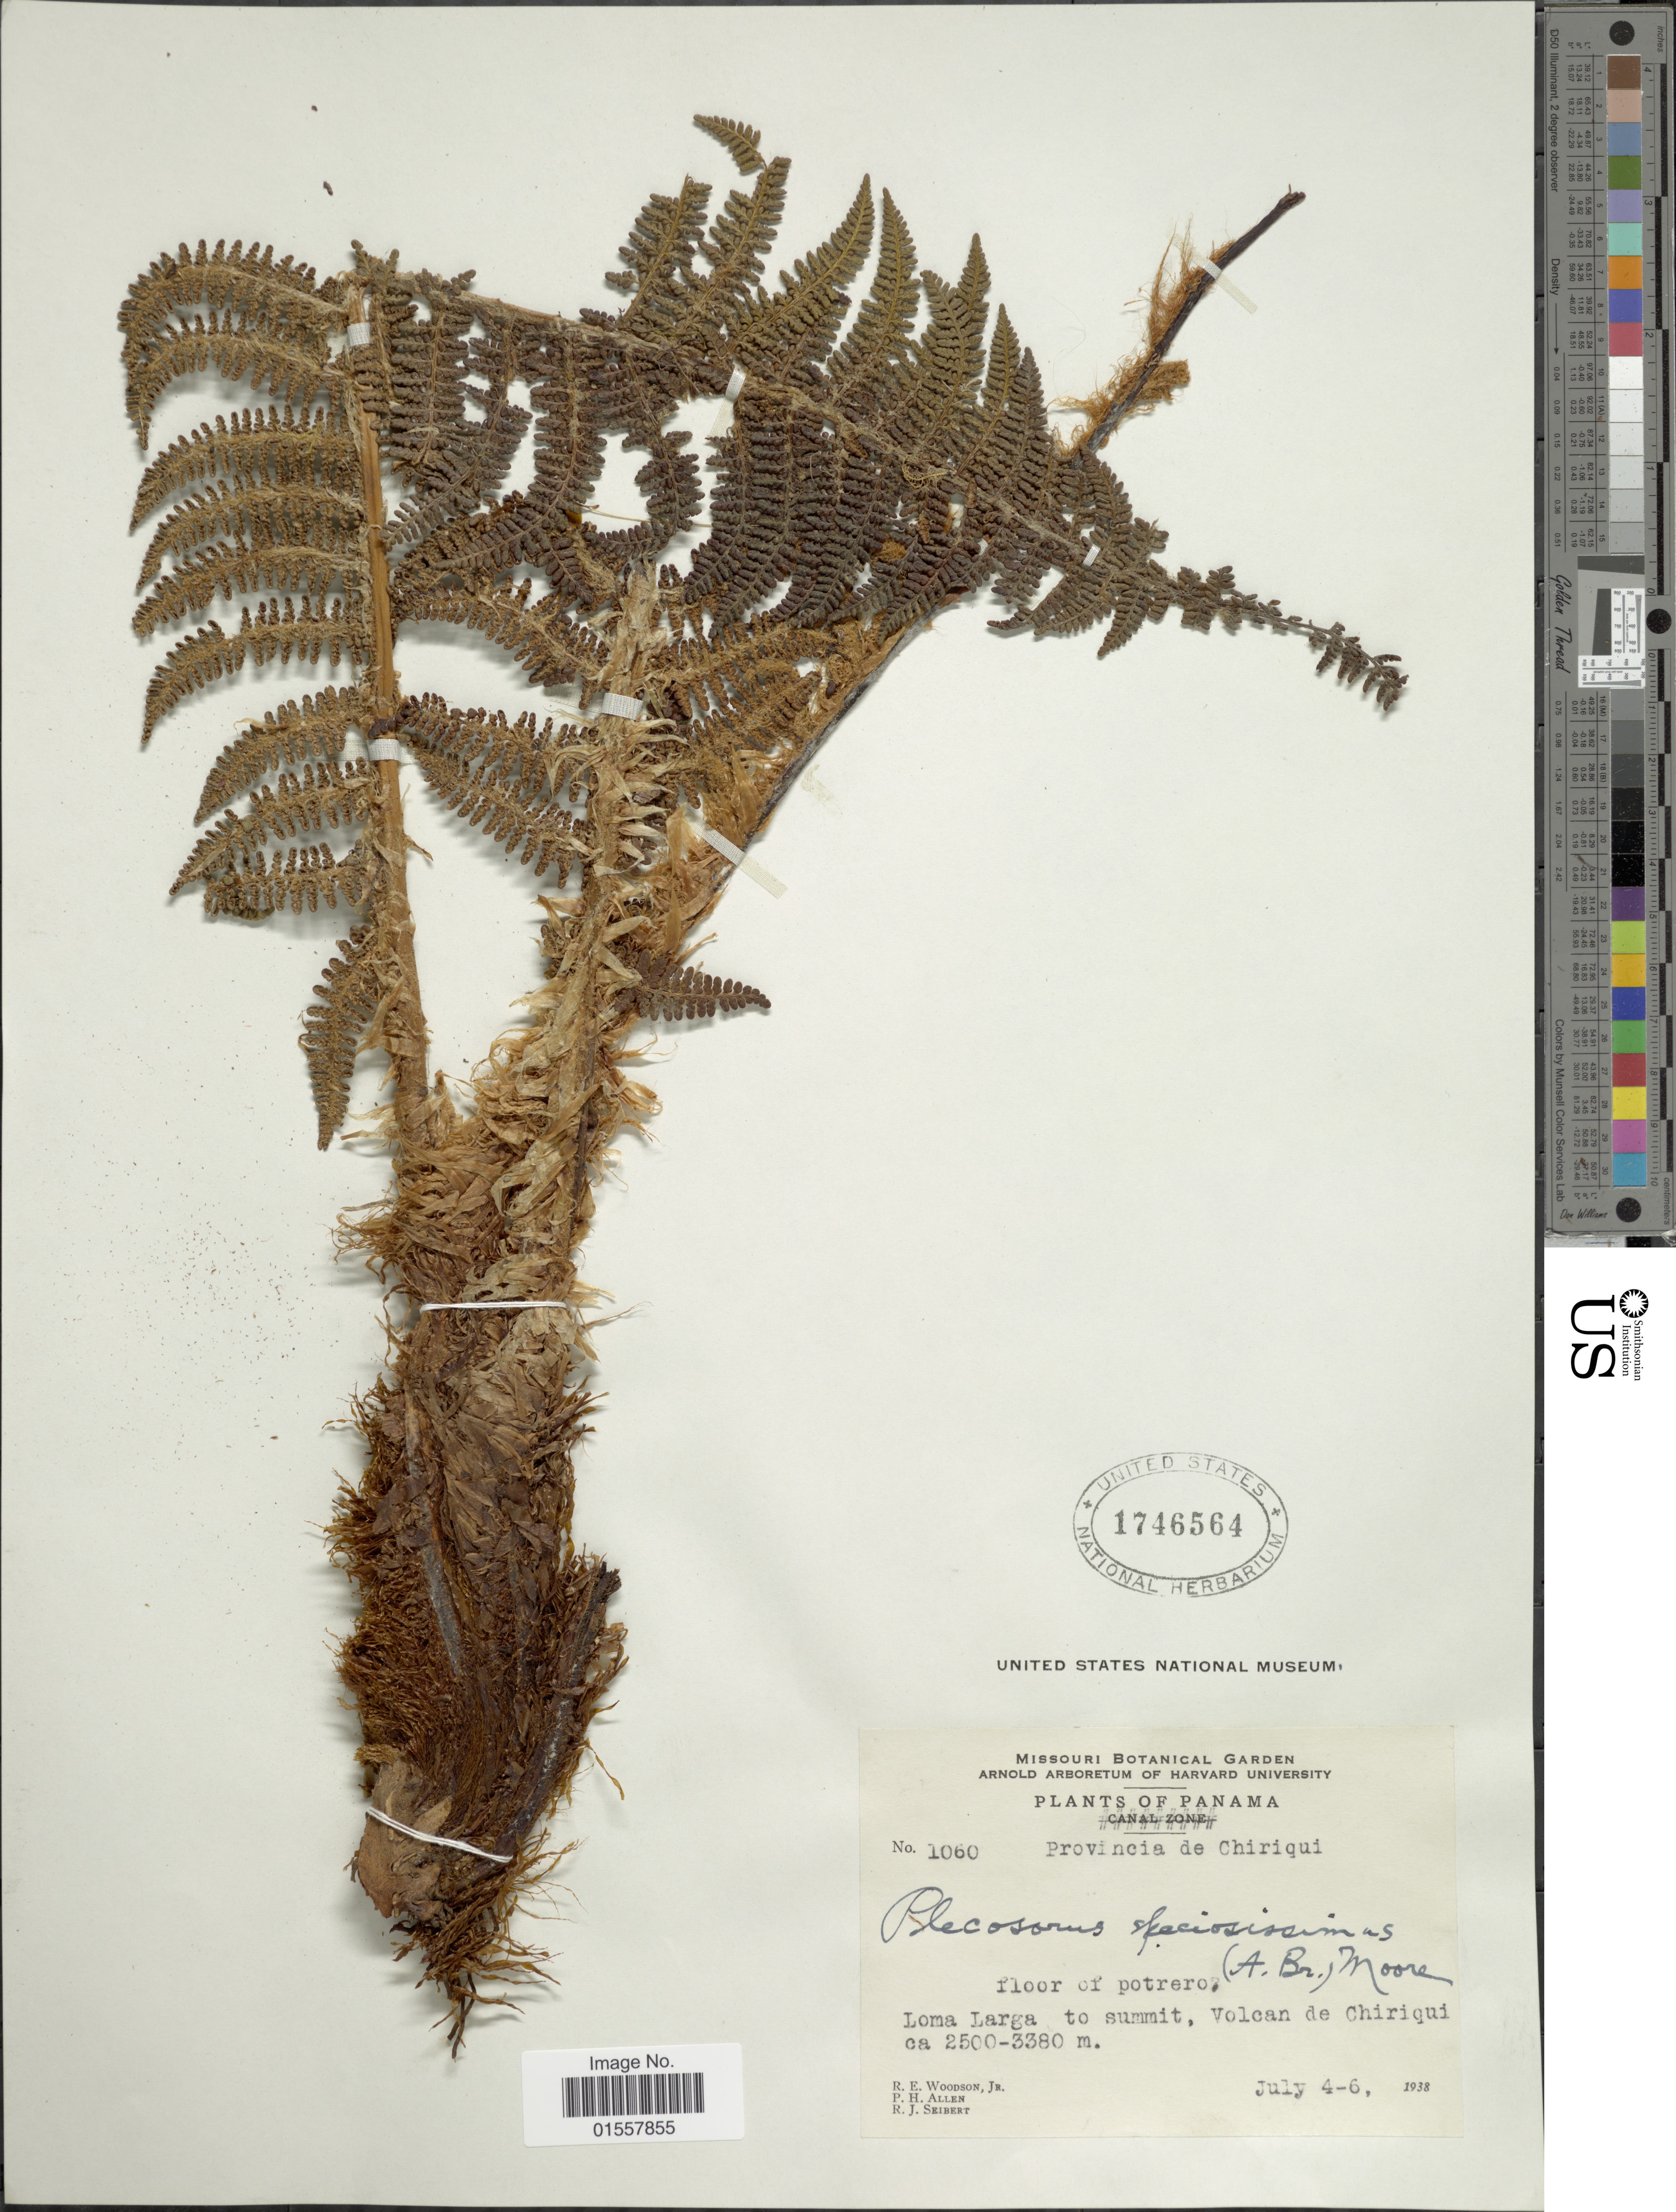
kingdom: Plantae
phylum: Tracheophyta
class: Polypodiopsida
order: Polypodiales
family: Dryopteridaceae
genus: Polystichum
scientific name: Polystichum speciosissimum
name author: (A. Braun ex Kunze) Copel.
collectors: R. E. Woodson, P. H. Allen & R. J. Seibert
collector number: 1060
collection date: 1938-07-04/1938-07-06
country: Panama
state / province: Chiriqui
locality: Provincia de Chiriqui, floor of potrero, Loma Larga to summit, Volcan de Chiriqui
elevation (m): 2500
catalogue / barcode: US 1746564